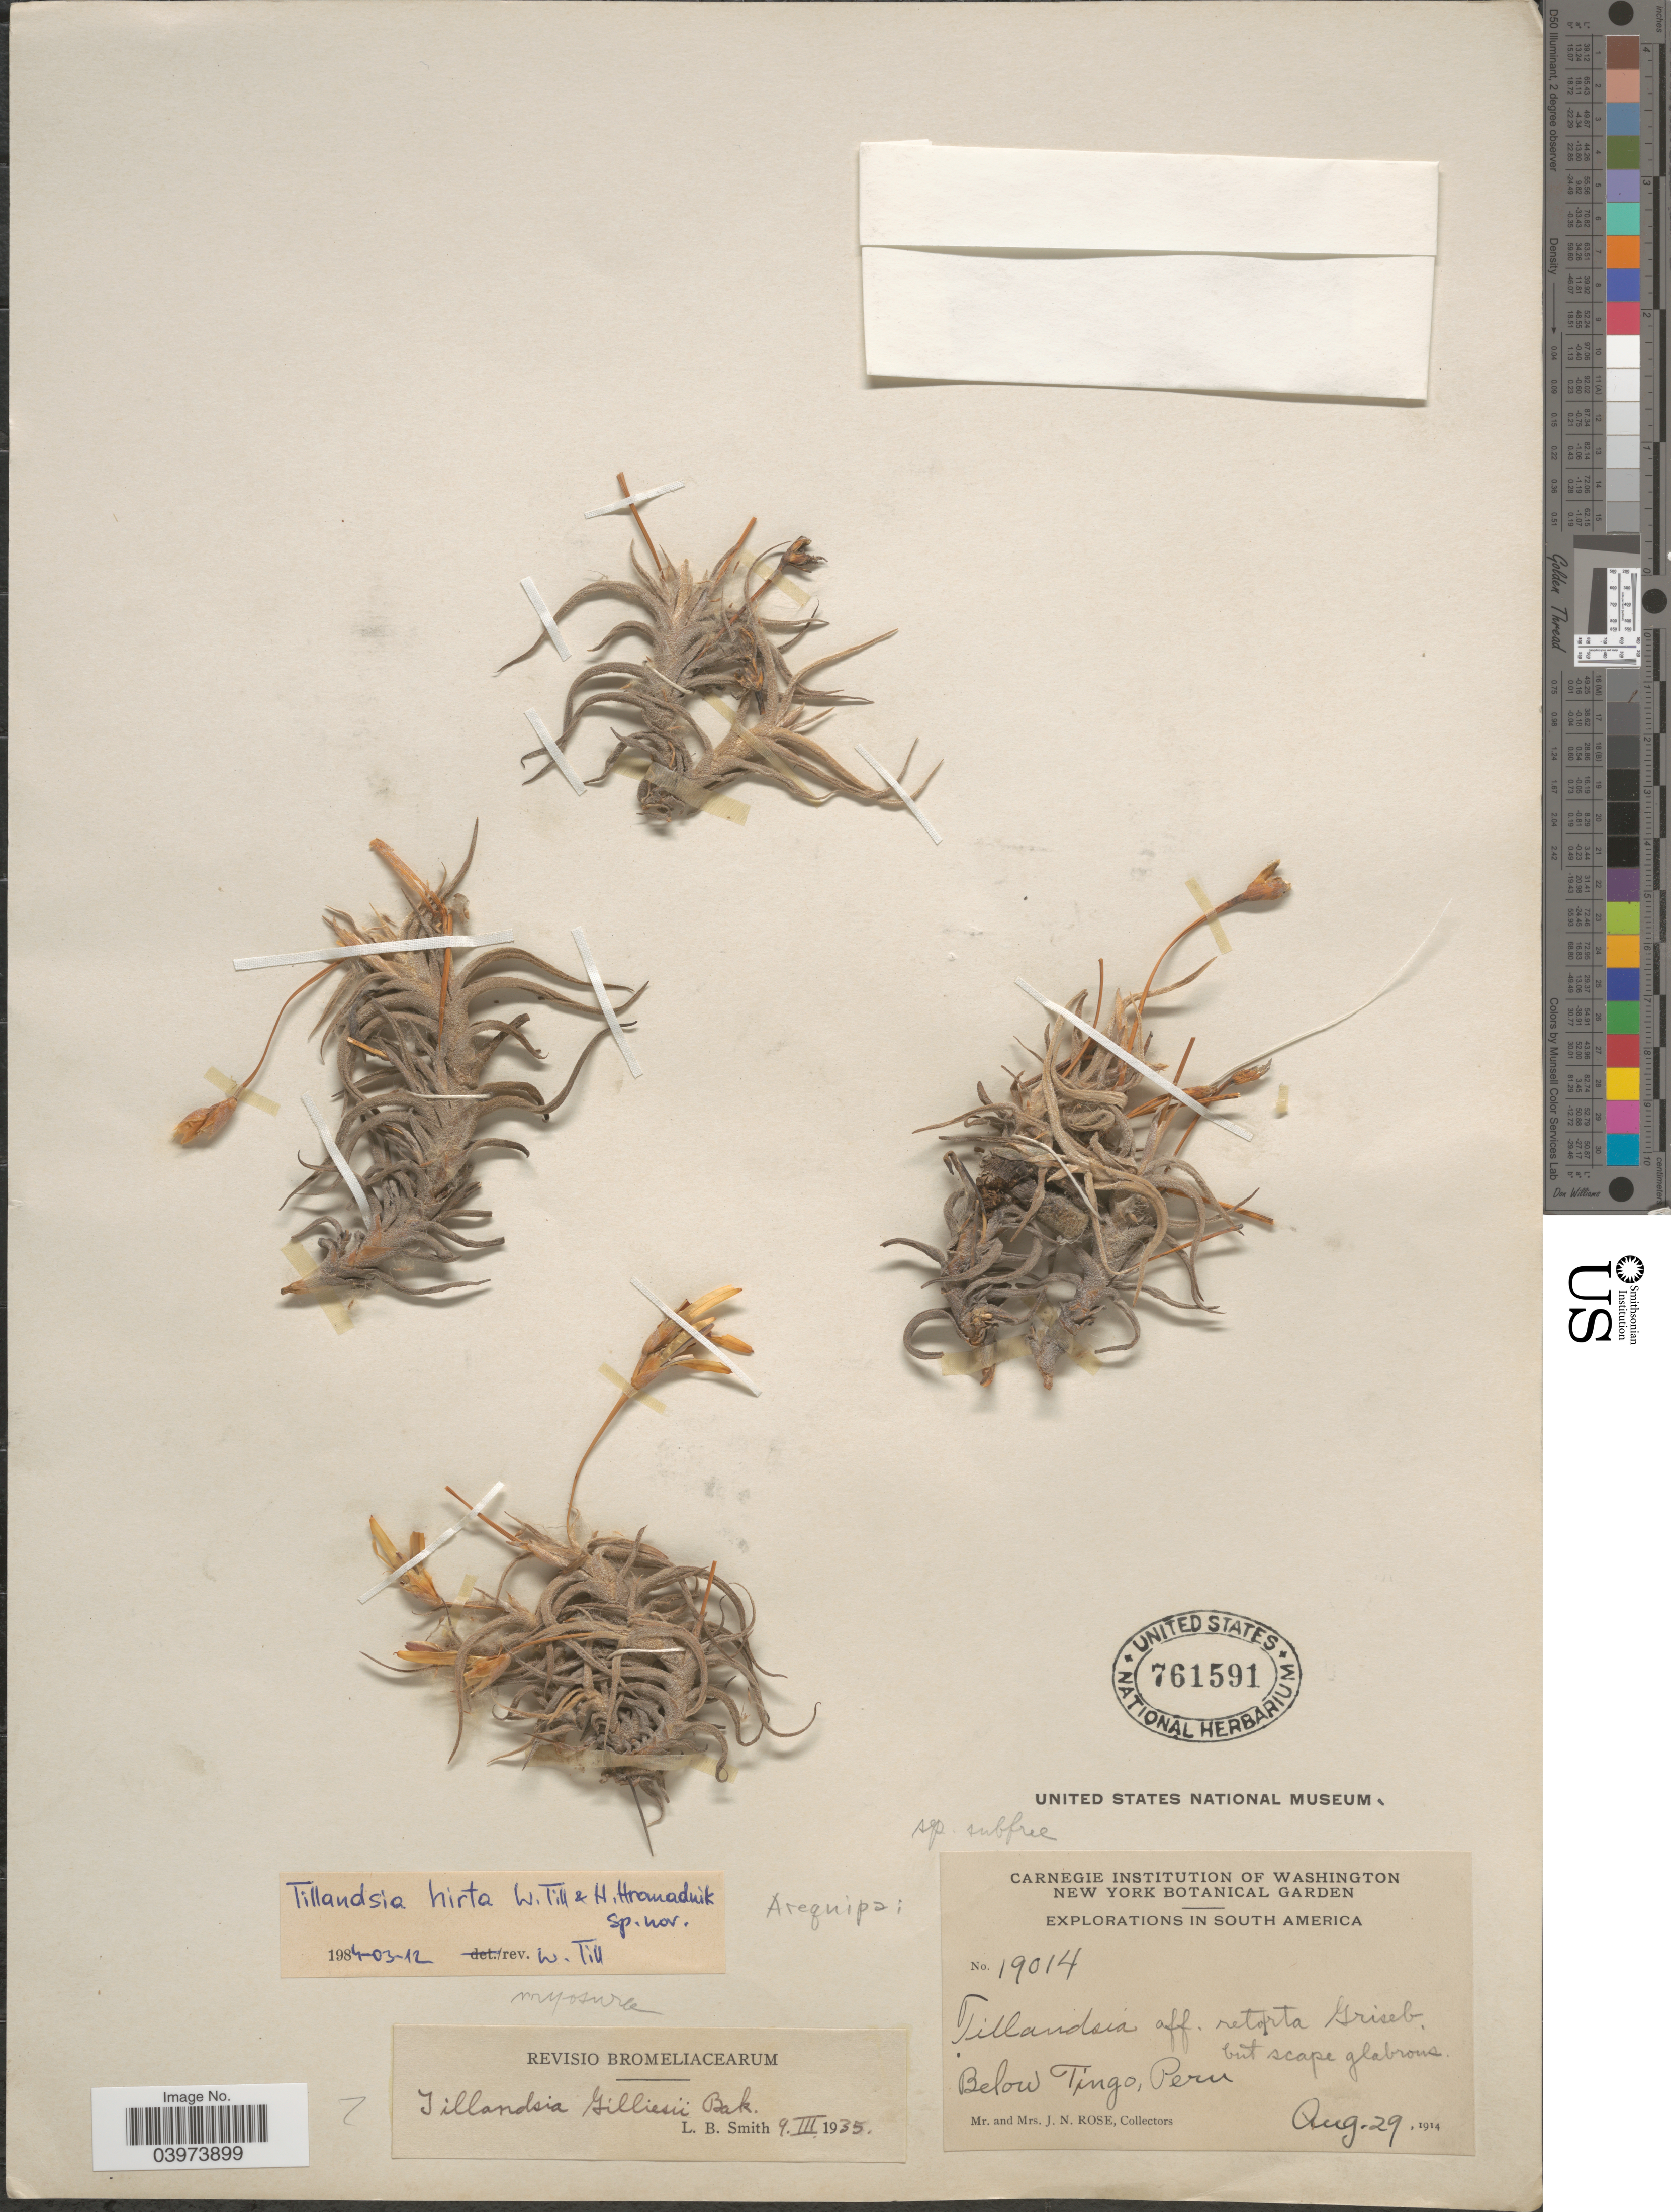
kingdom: Plantae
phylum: Tracheophyta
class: Liliopsida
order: Poales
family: Bromeliaceae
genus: Tillandsia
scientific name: Tillandsia myosura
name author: Griseb.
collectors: J. N. Rose & L. B. Rose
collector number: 19014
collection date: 1914-08-29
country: Peru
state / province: Arequipa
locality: Explorations in South America. Below Tingo.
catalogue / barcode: US 761591